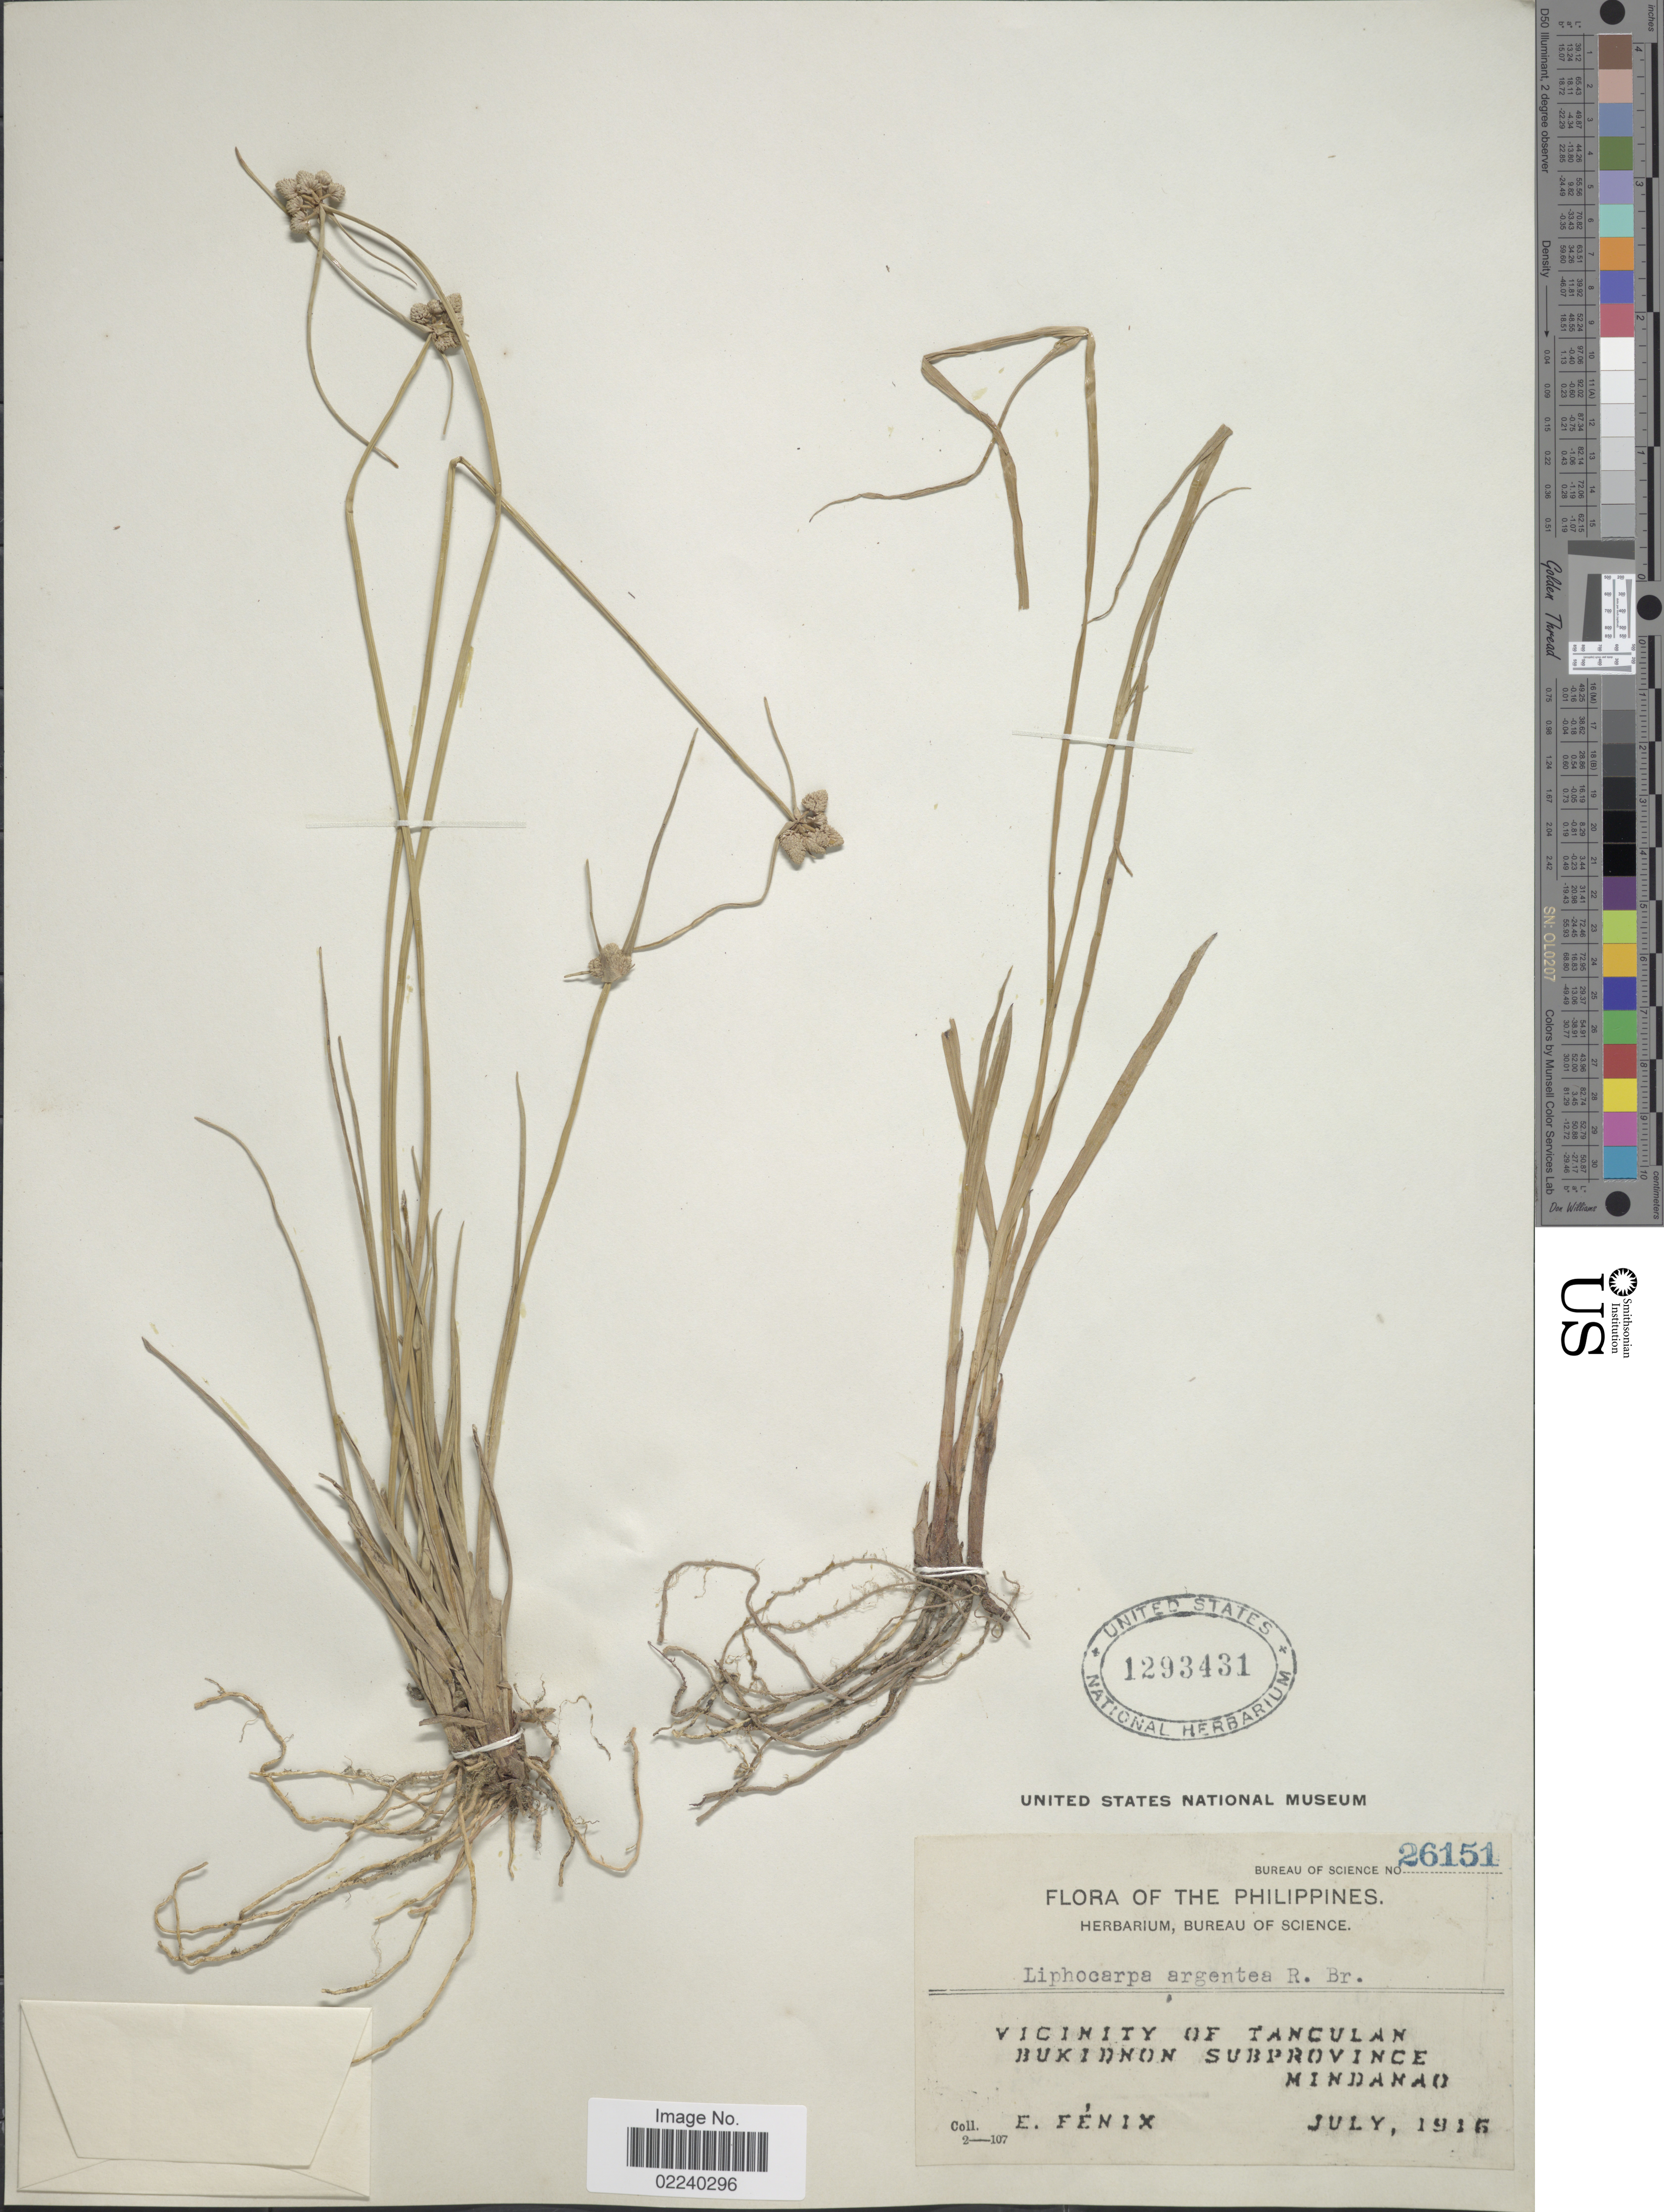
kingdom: Plantae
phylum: Tracheophyta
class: Liliopsida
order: Poales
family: Cyperaceae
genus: Cyperus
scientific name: Cyperus albescens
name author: (Steud.) Larridon & Govaerts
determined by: Strong, M. T., (US), Smithsonian Institution - National Museum of Natural History (UNITED STATES)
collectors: E. Fenix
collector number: Bureau Of Science 26151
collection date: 1916-07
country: Philippines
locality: Vicinity of Tanculan, Bukidnon Subprovince, Mindanao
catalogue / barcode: US 1293431